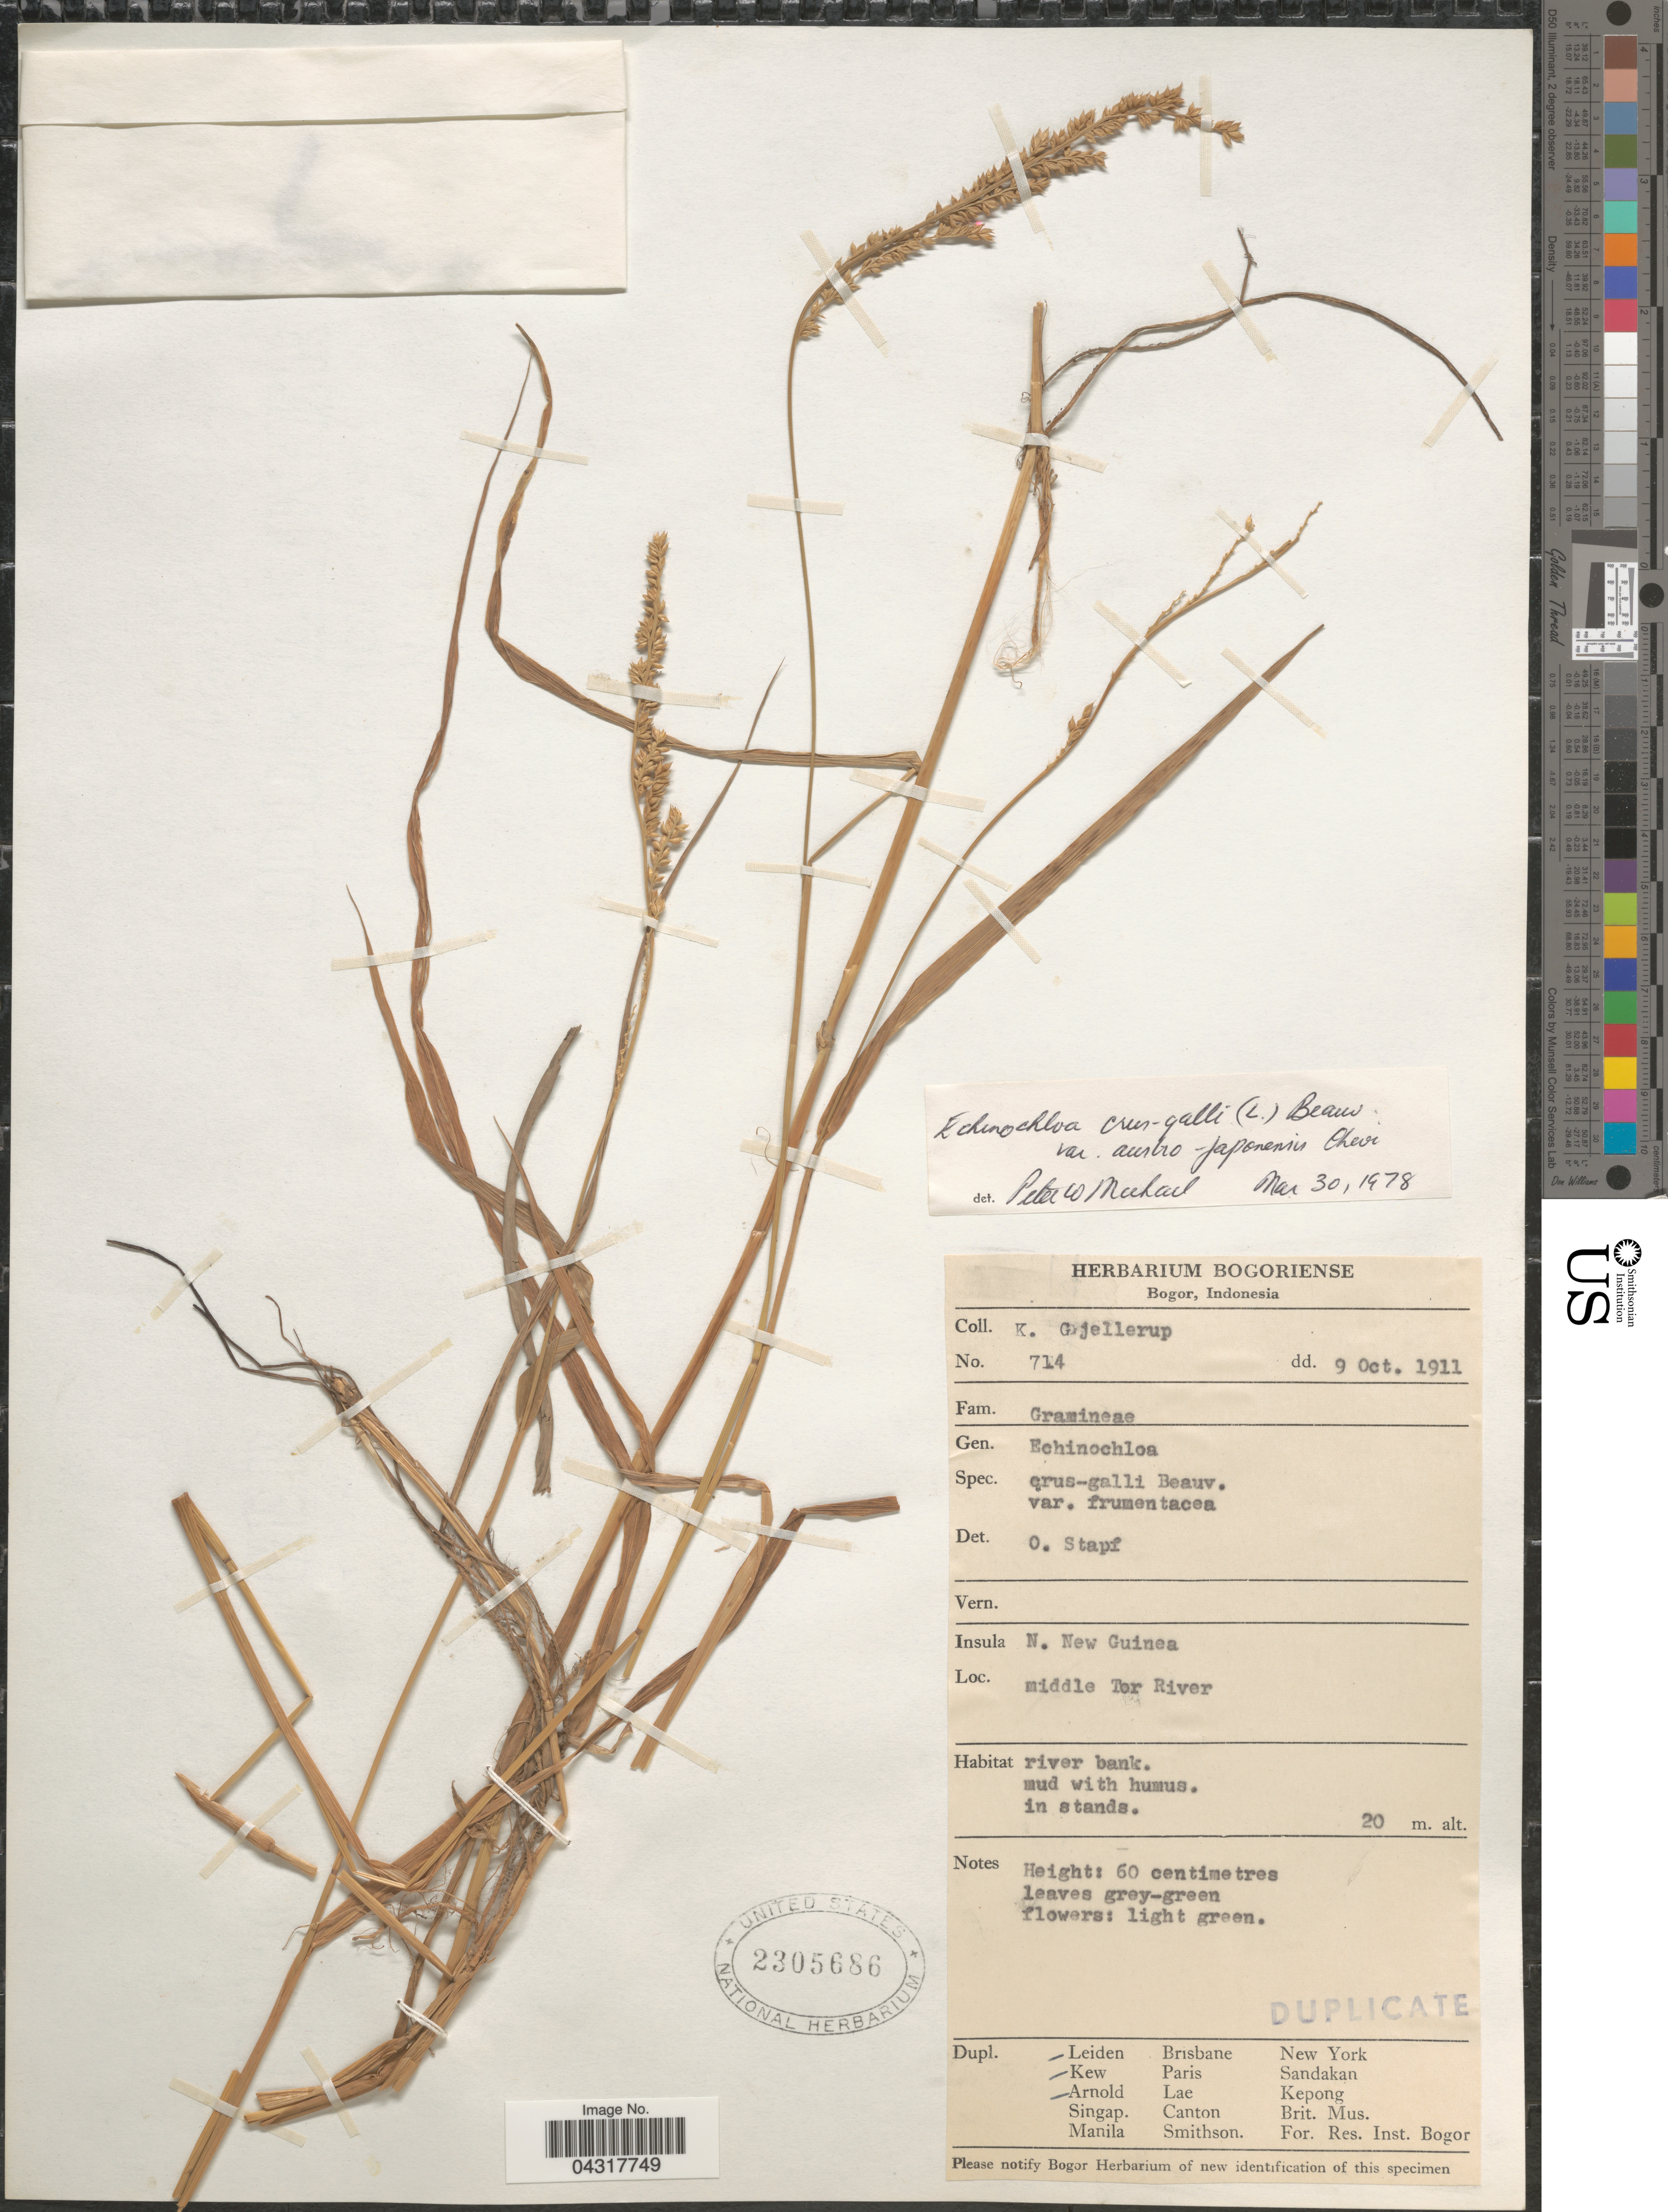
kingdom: Plantae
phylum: Tracheophyta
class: Liliopsida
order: Poales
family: Poaceae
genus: Echinochloa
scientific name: Echinochloa crus-galli var. austrojaponensis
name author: Ohwi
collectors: K. Gjellerup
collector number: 714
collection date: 1911-10-09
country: Indonesia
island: New Guinea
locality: Insula N. New Guinea. Middle Tor River.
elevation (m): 20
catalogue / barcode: US 2305686